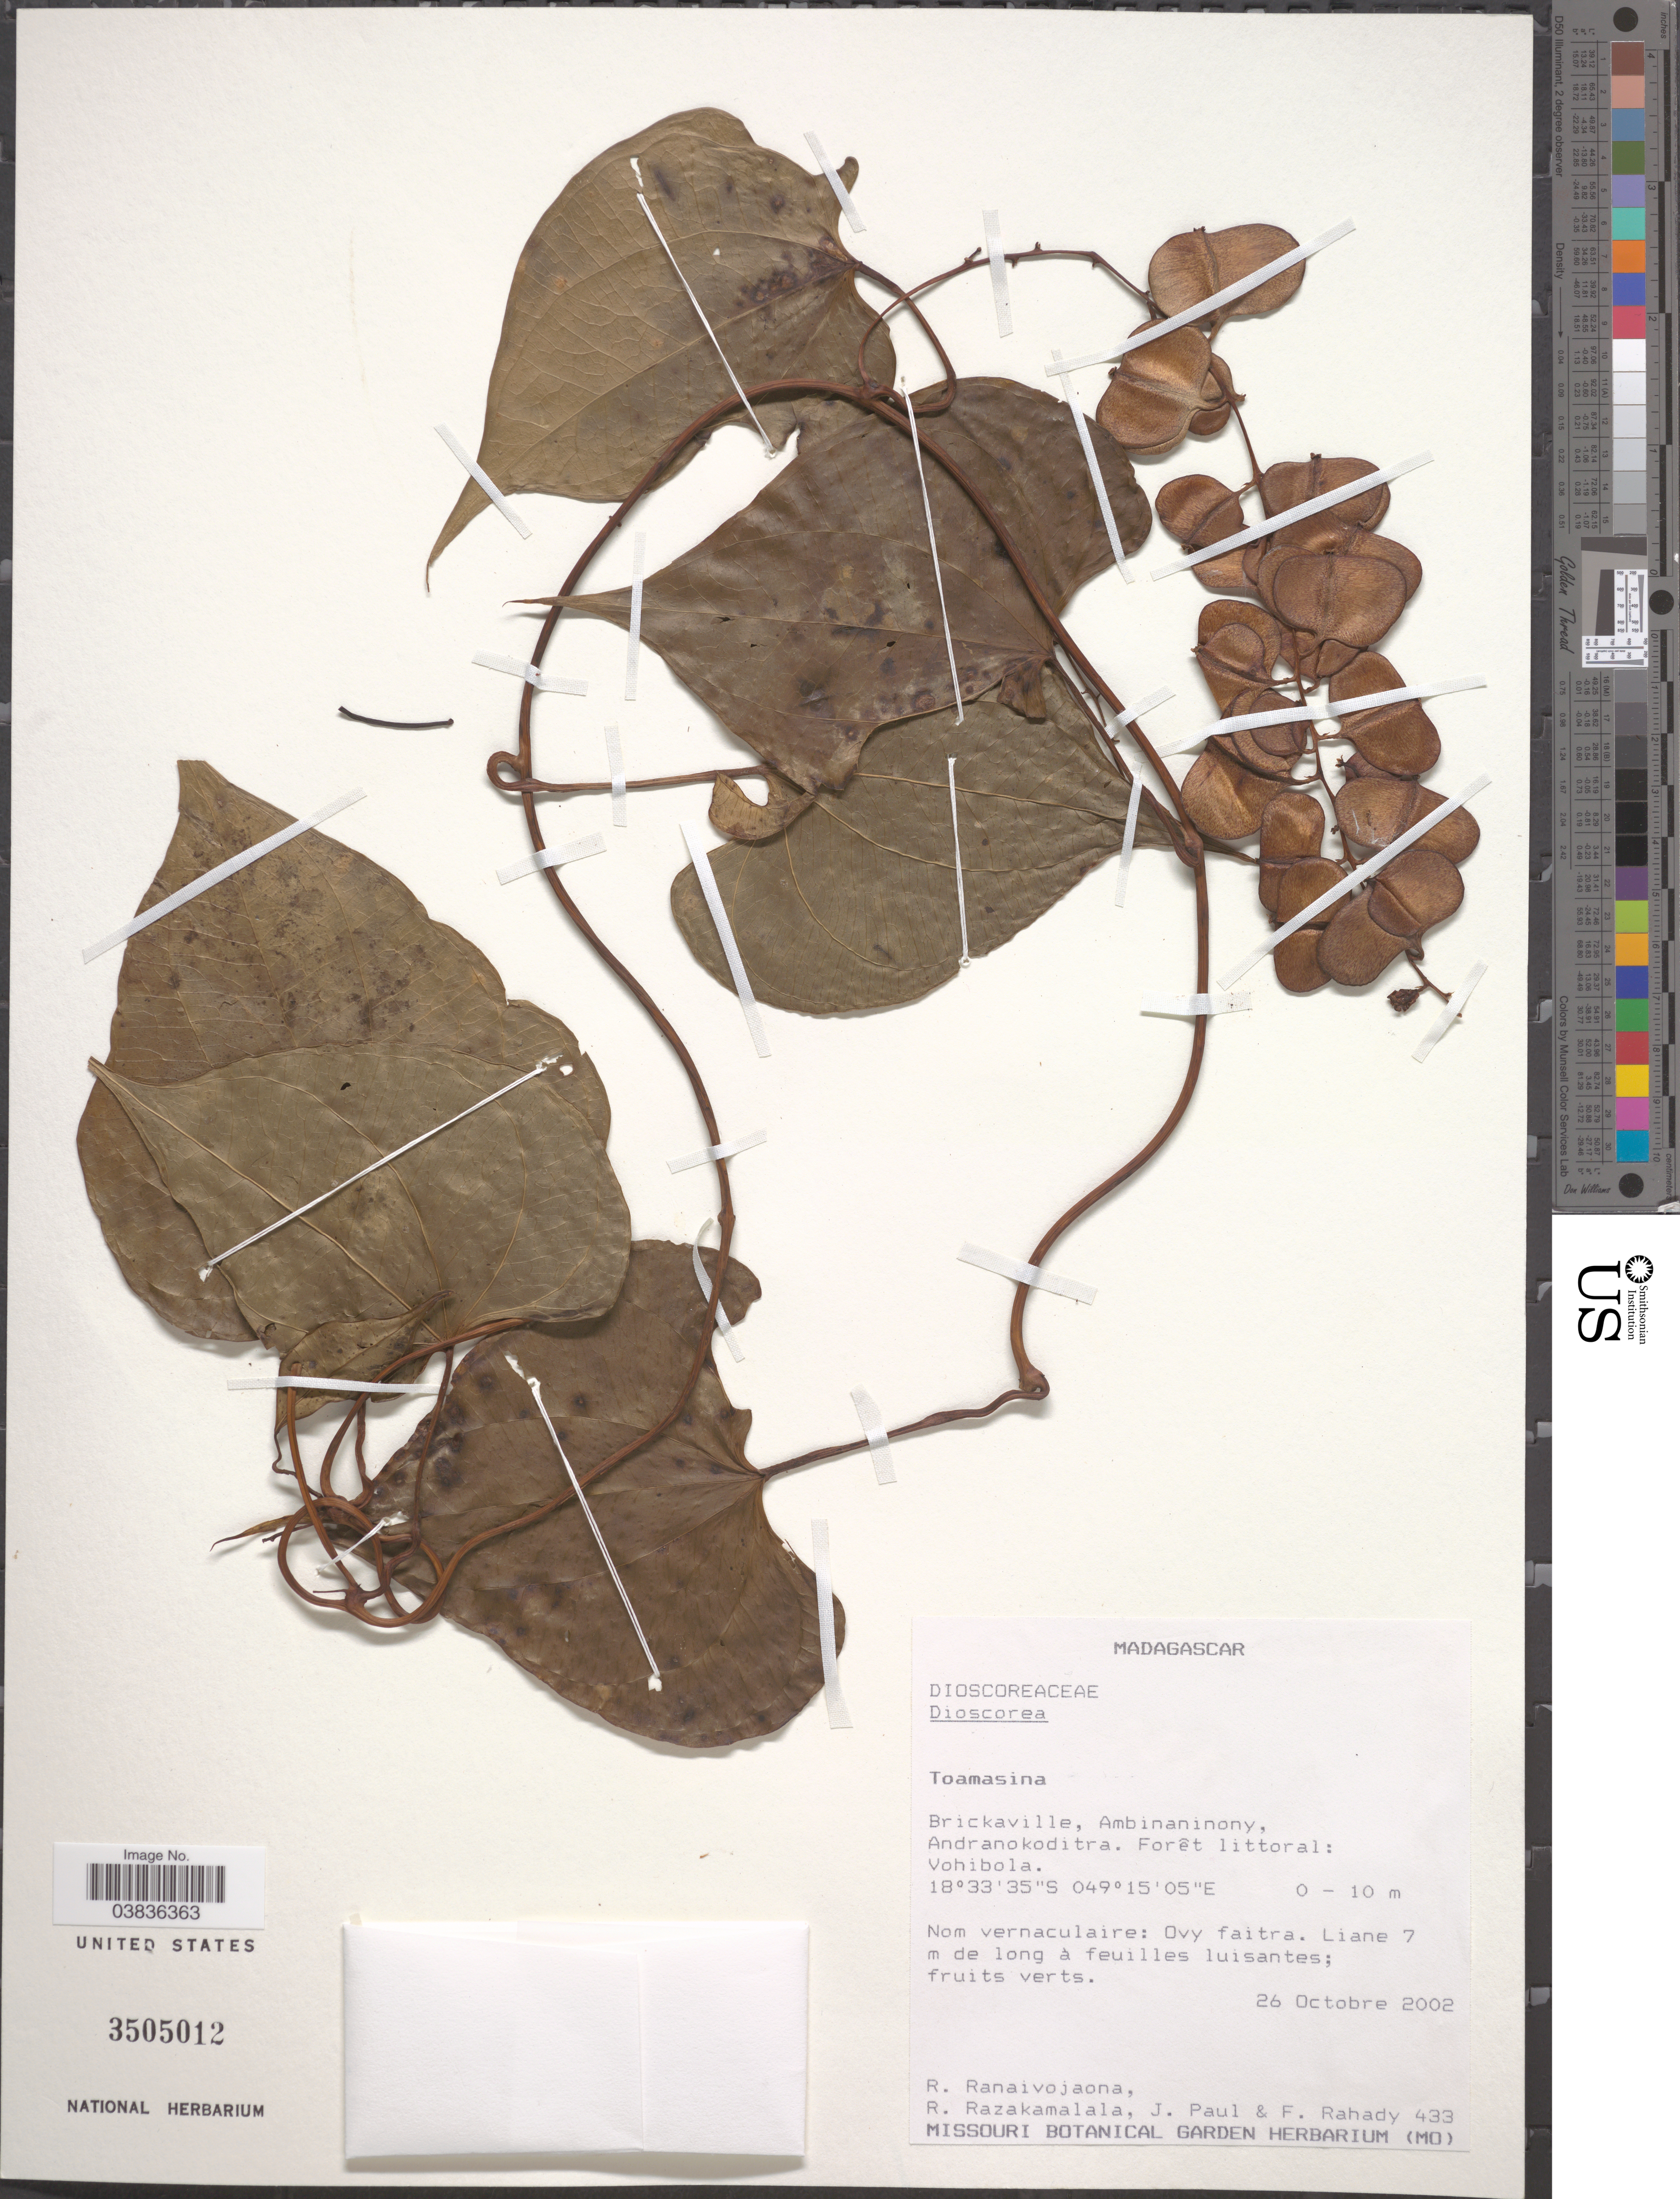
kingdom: Plantae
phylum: Tracheophyta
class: Liliopsida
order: Dioscoreales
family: Dioscoreaceae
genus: Dioscorea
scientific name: Dioscorea sp.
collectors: R. Ranaivojaona, R. Razakamalala, J. Paul & F. Rahady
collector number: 433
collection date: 2002-10-26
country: Madagascar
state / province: Atsinanana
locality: Brickaville, Ambinaninony, Andranokoditra. Forêt littoral: Vohibola.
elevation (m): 0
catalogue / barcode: US 3505012